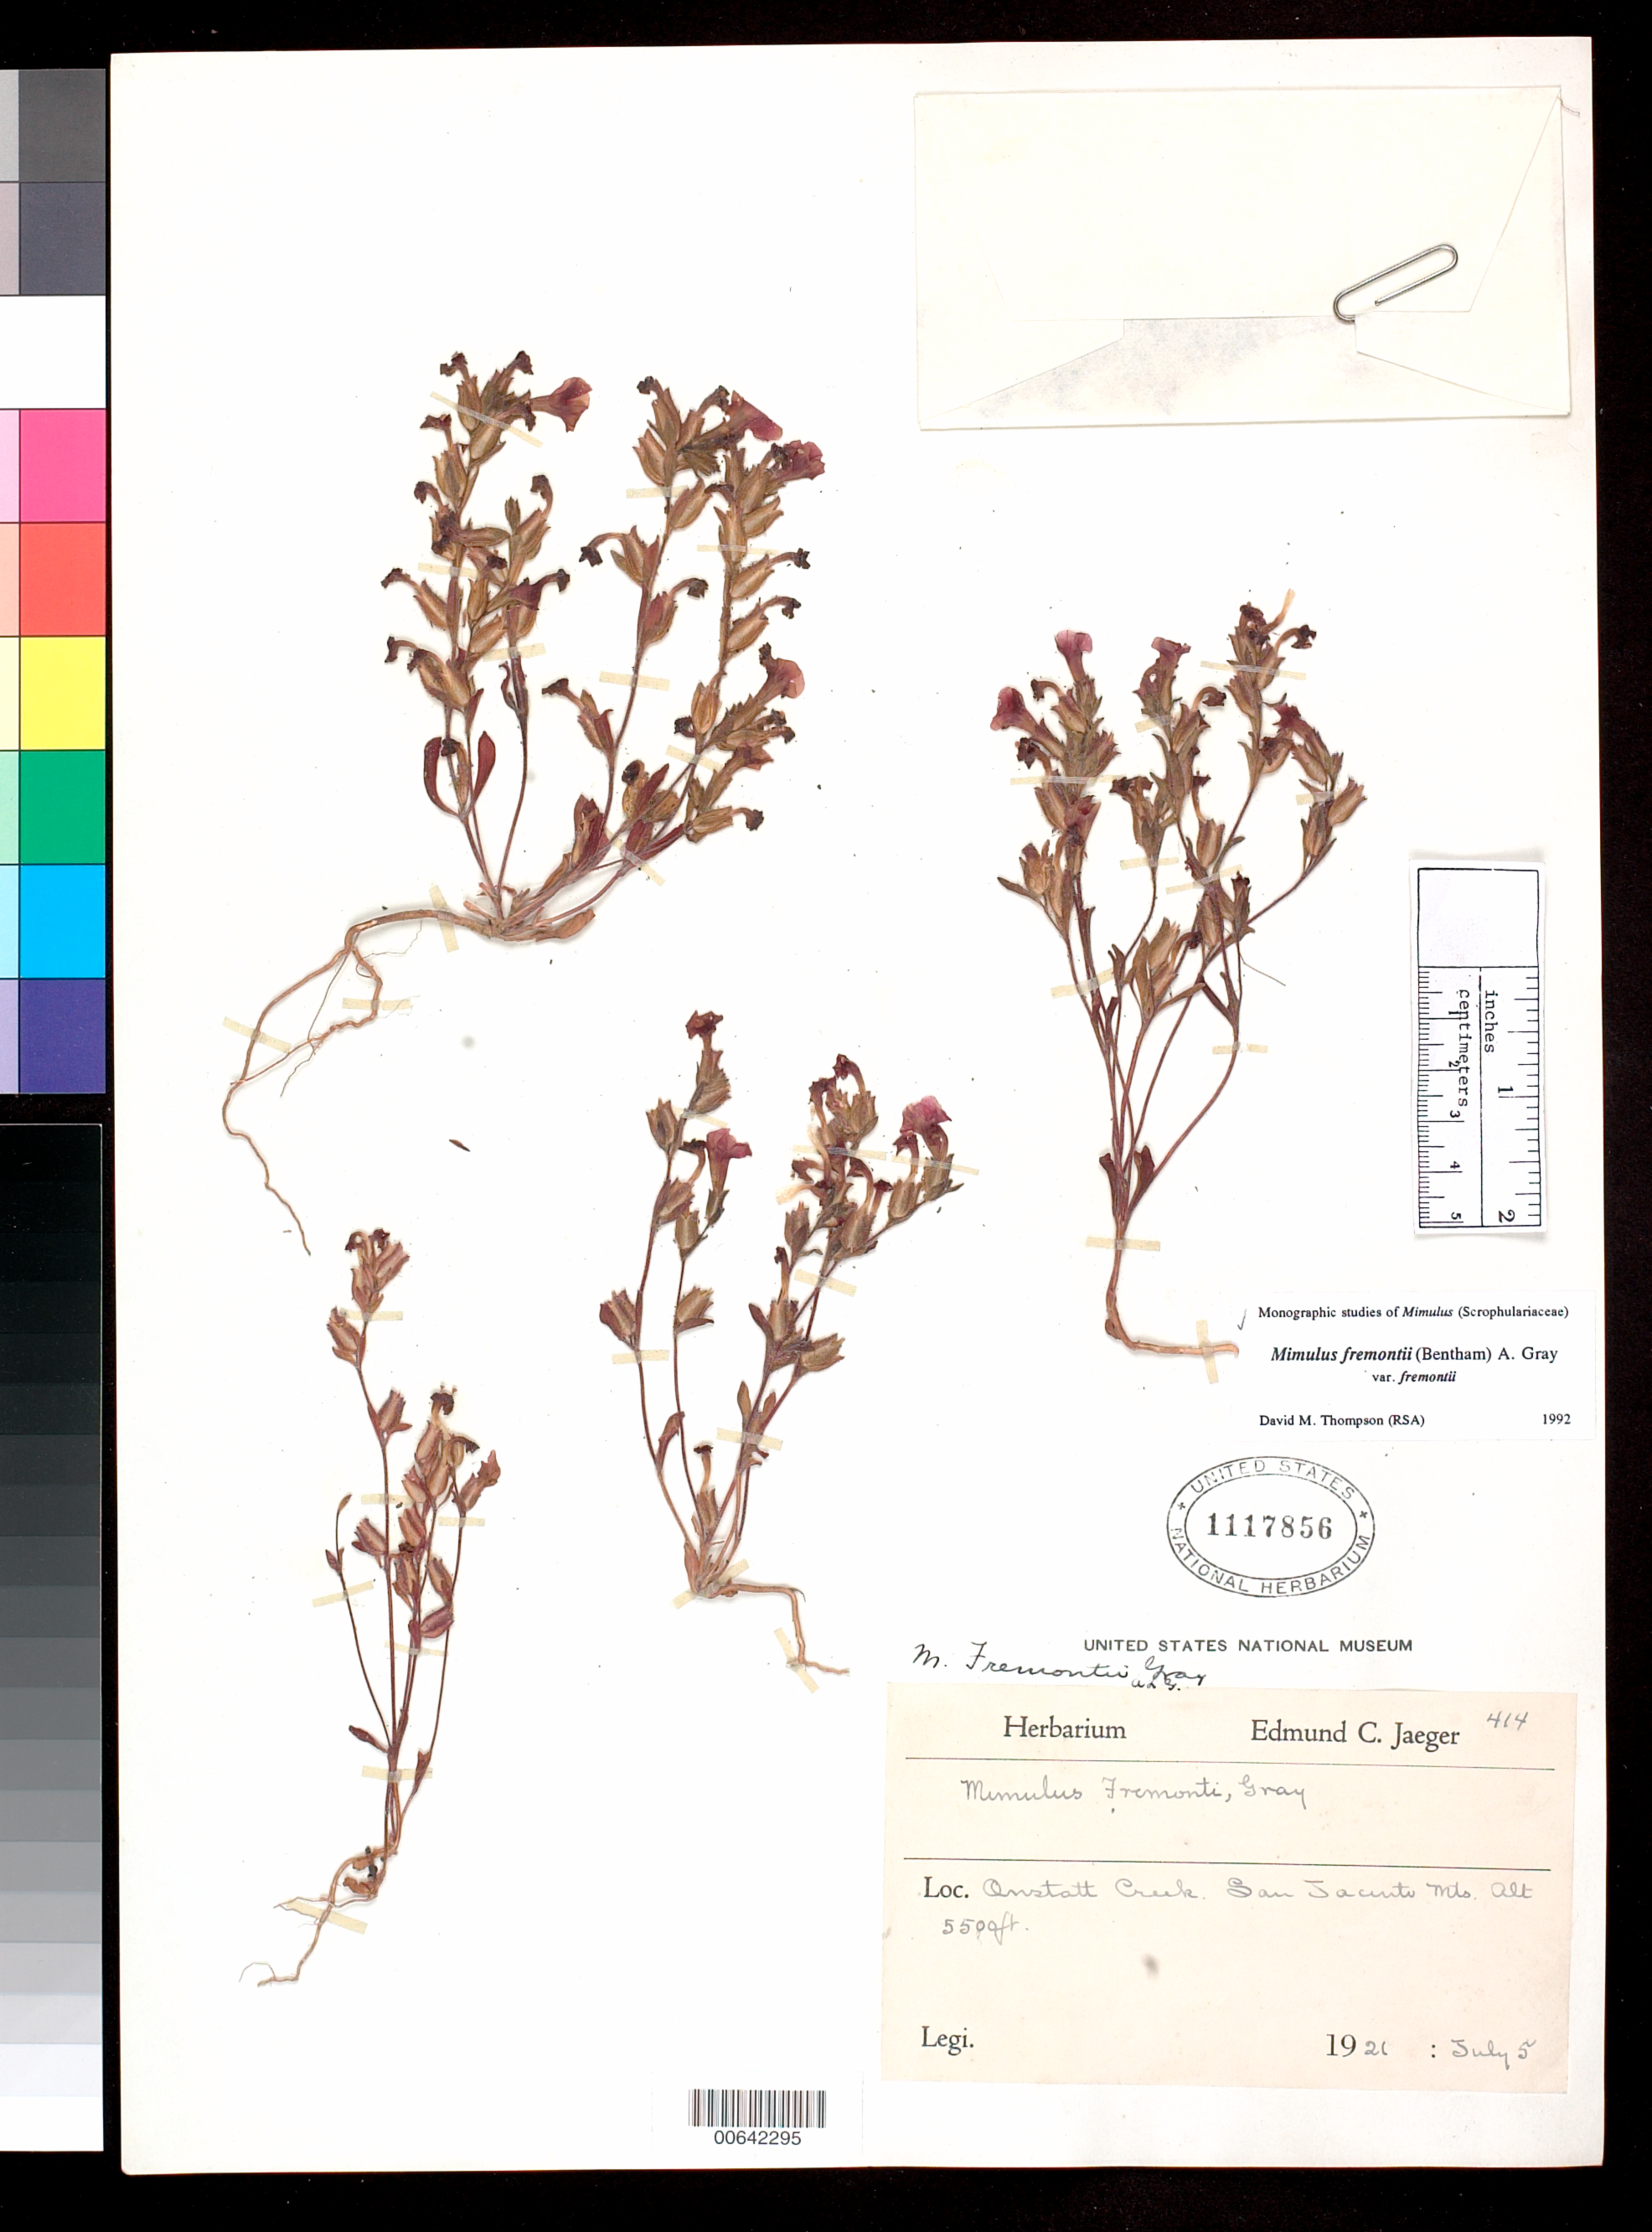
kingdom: Plantae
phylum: Tracheophyta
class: Magnoliopsida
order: Lamiales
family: Phrymaceae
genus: Mimulus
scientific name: Mimulus fremontii var. fremontii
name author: (Benth.) A. Gray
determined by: Thompson, D. M., (RSA), Rancho Santa Ana Botanic Garden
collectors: E. Jaeger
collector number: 414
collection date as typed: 05 Jul 1921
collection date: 1921-07-05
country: United States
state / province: California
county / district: Riverside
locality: Onstatt Creek, San Jacinto Mts.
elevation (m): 1676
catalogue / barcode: US 1117856